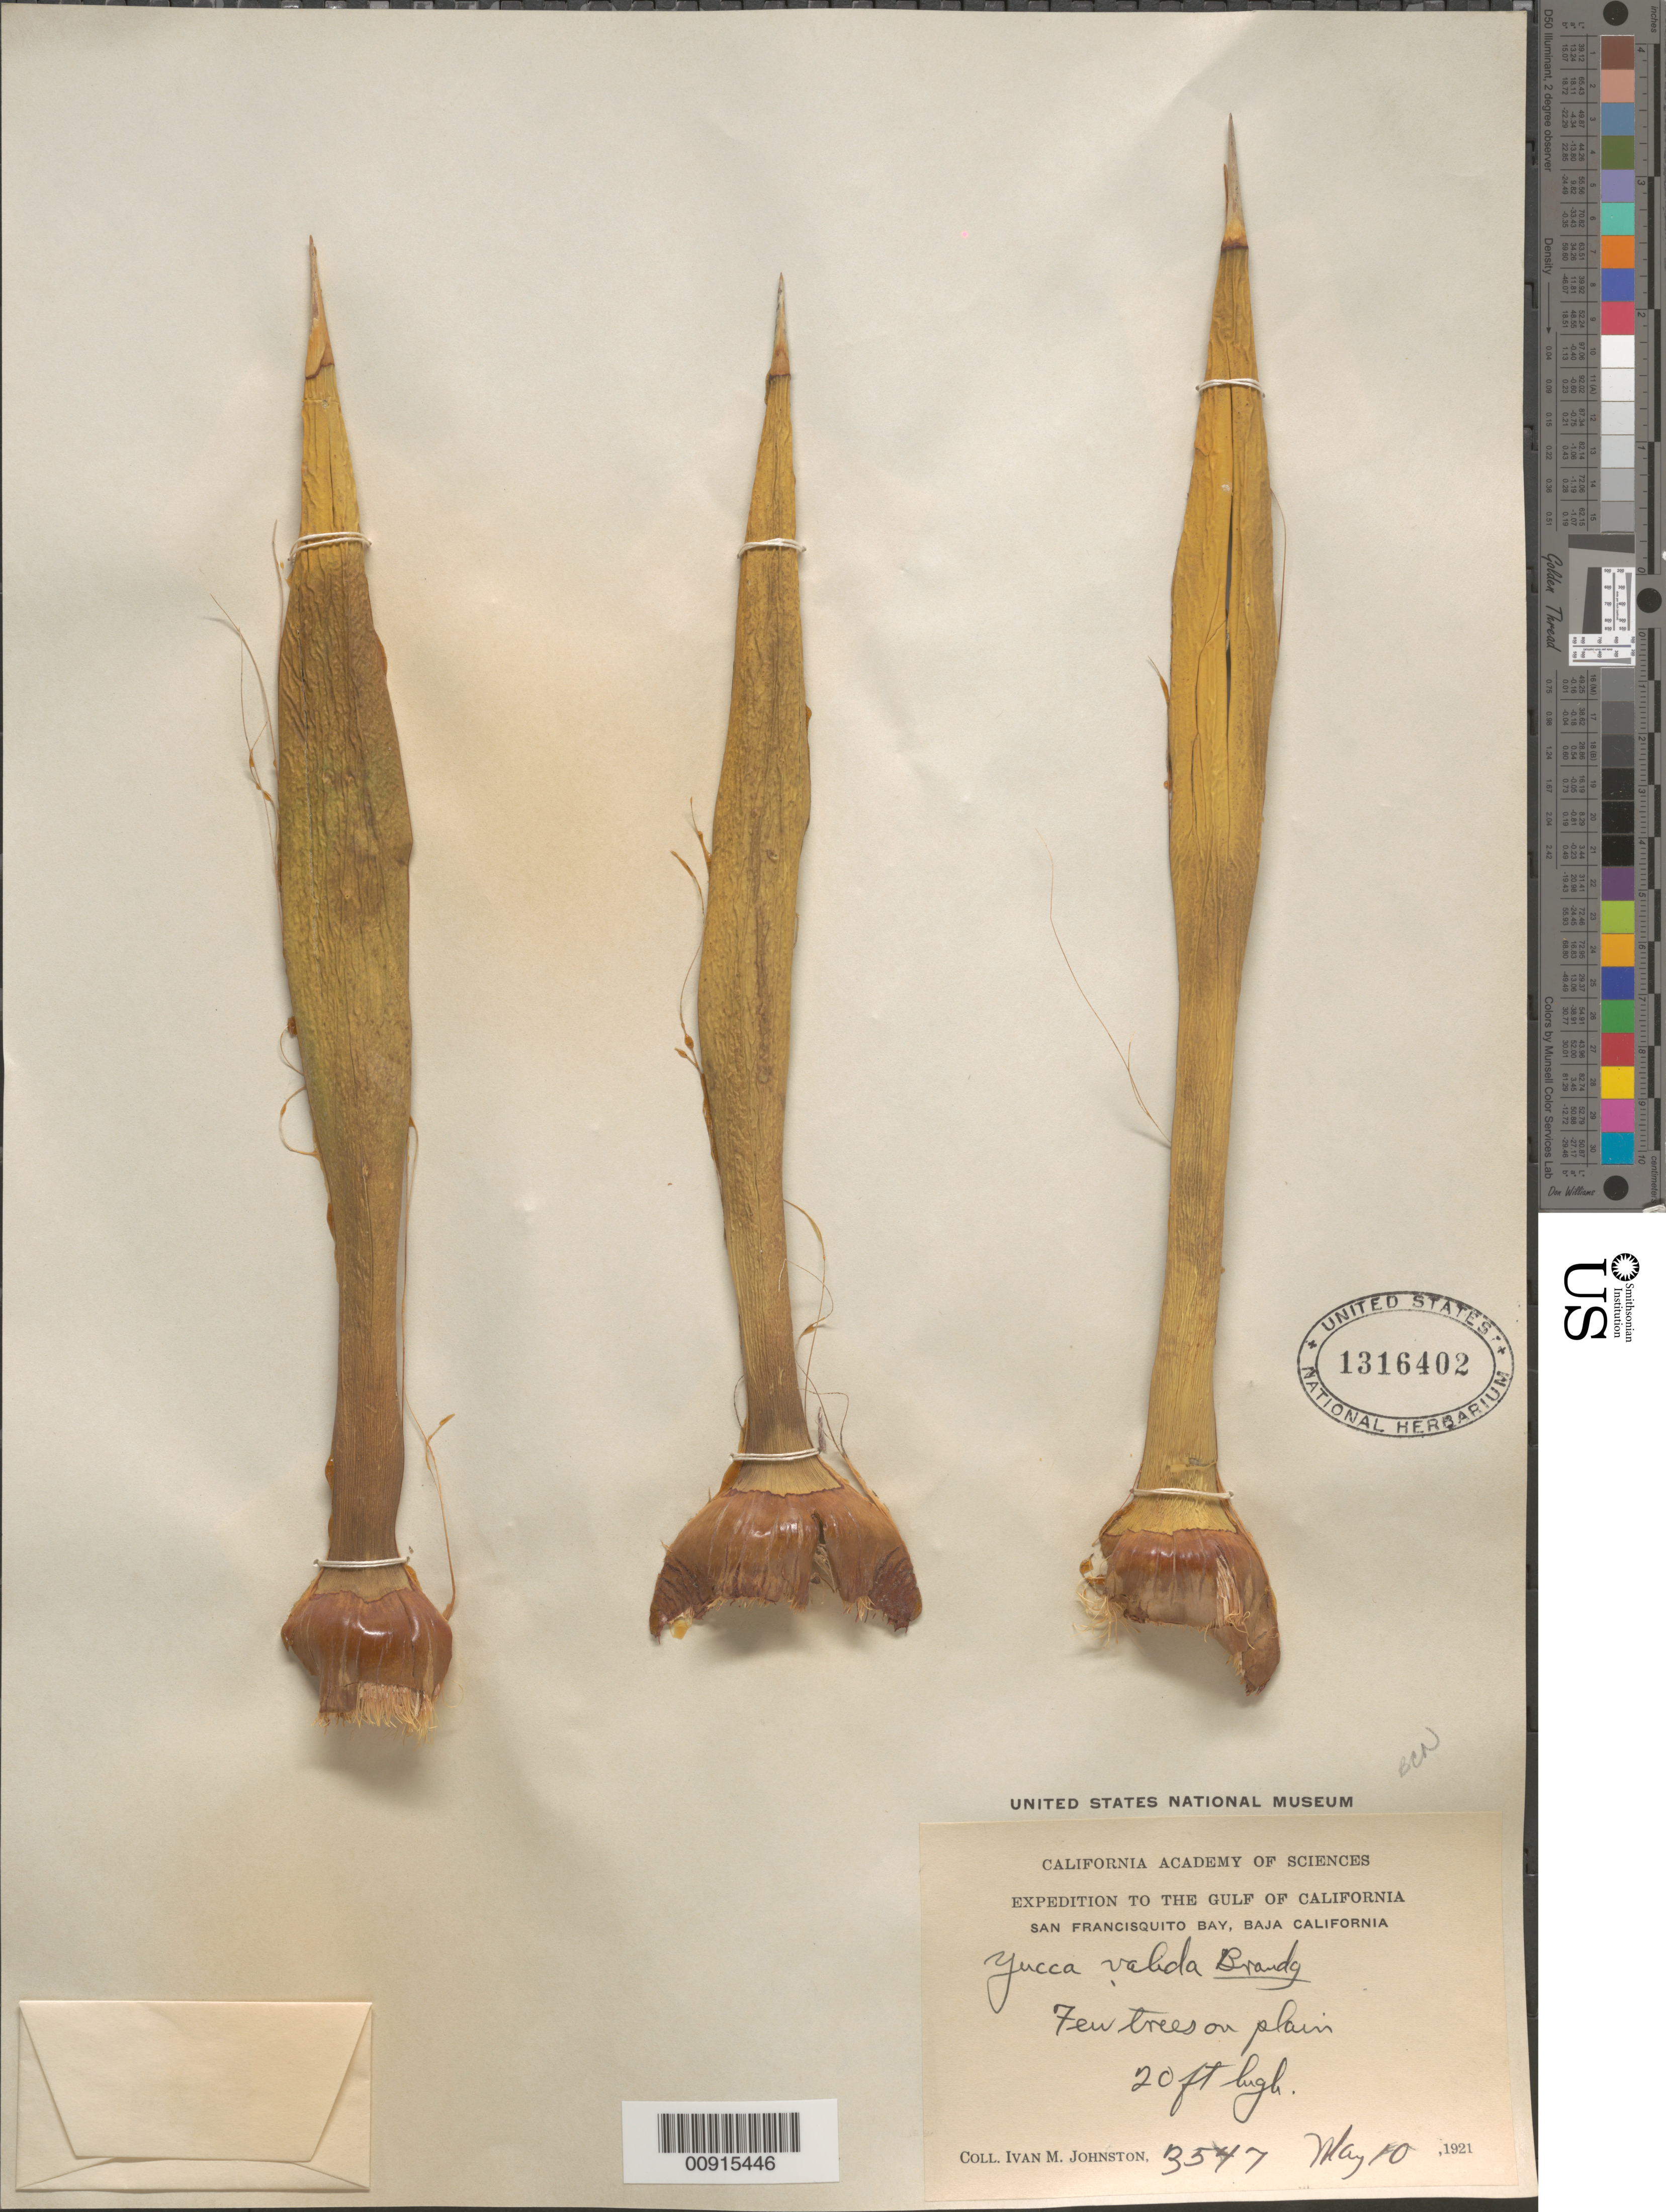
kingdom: Plantae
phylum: Tracheophyta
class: Liliopsida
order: Asparagales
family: Asparagaceae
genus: Yucca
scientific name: Yucca valida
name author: Brandegee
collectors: I.M. Johnston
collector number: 3547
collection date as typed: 10 May 1921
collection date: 1921-05-10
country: Mexico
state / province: Baja California Norte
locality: San Francisquito Bay, Baja California.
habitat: On plain.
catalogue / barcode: US 1316402